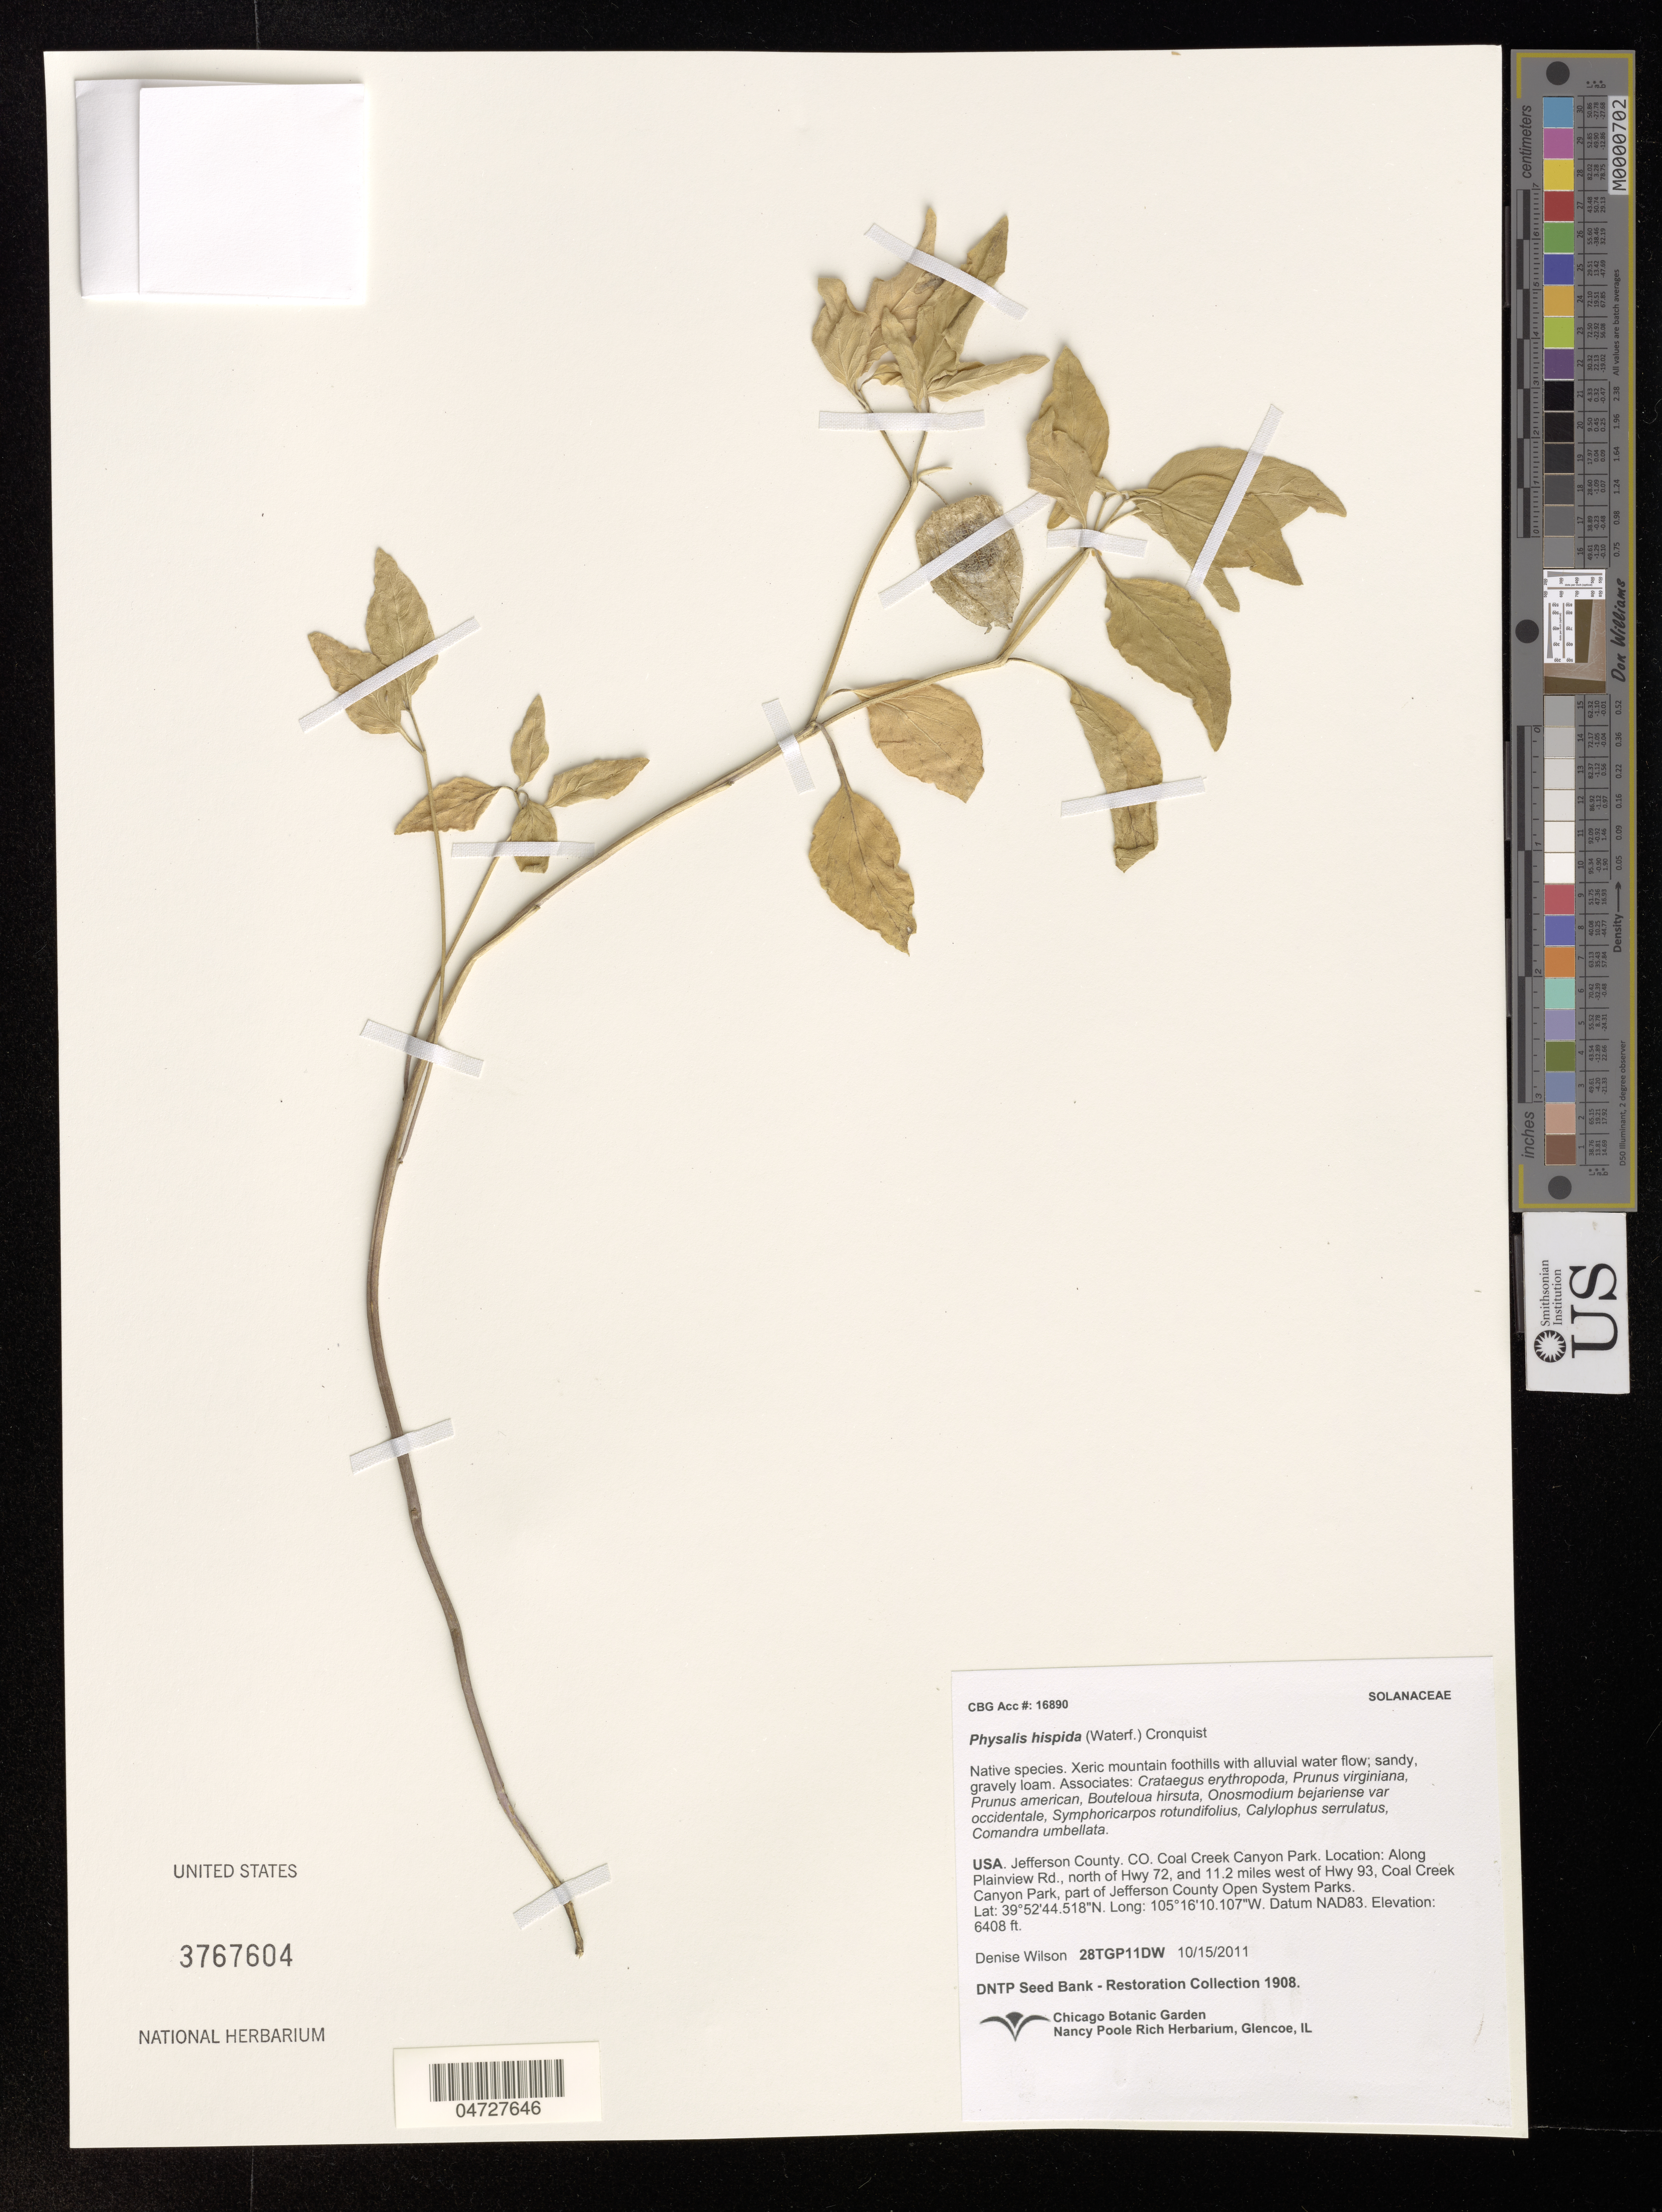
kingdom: Plantae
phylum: Tracheophyta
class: Magnoliopsida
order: Solanales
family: Solanaceae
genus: Physalis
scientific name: Physalis hispida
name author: (Waterf.) Cronquist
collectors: D. Wilson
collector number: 28TGP11DW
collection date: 2011-10-15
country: United States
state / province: Colorado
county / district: Jefferson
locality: Jefferson County. Coal Creek Canyon Park. Along Plainview Rd., north of Hwy 72, and 11.2 miles west of Hwy 93, Coal Creek Canyon Park, part of Jefferson County Open System Parks.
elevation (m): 1953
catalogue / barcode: US 3767604